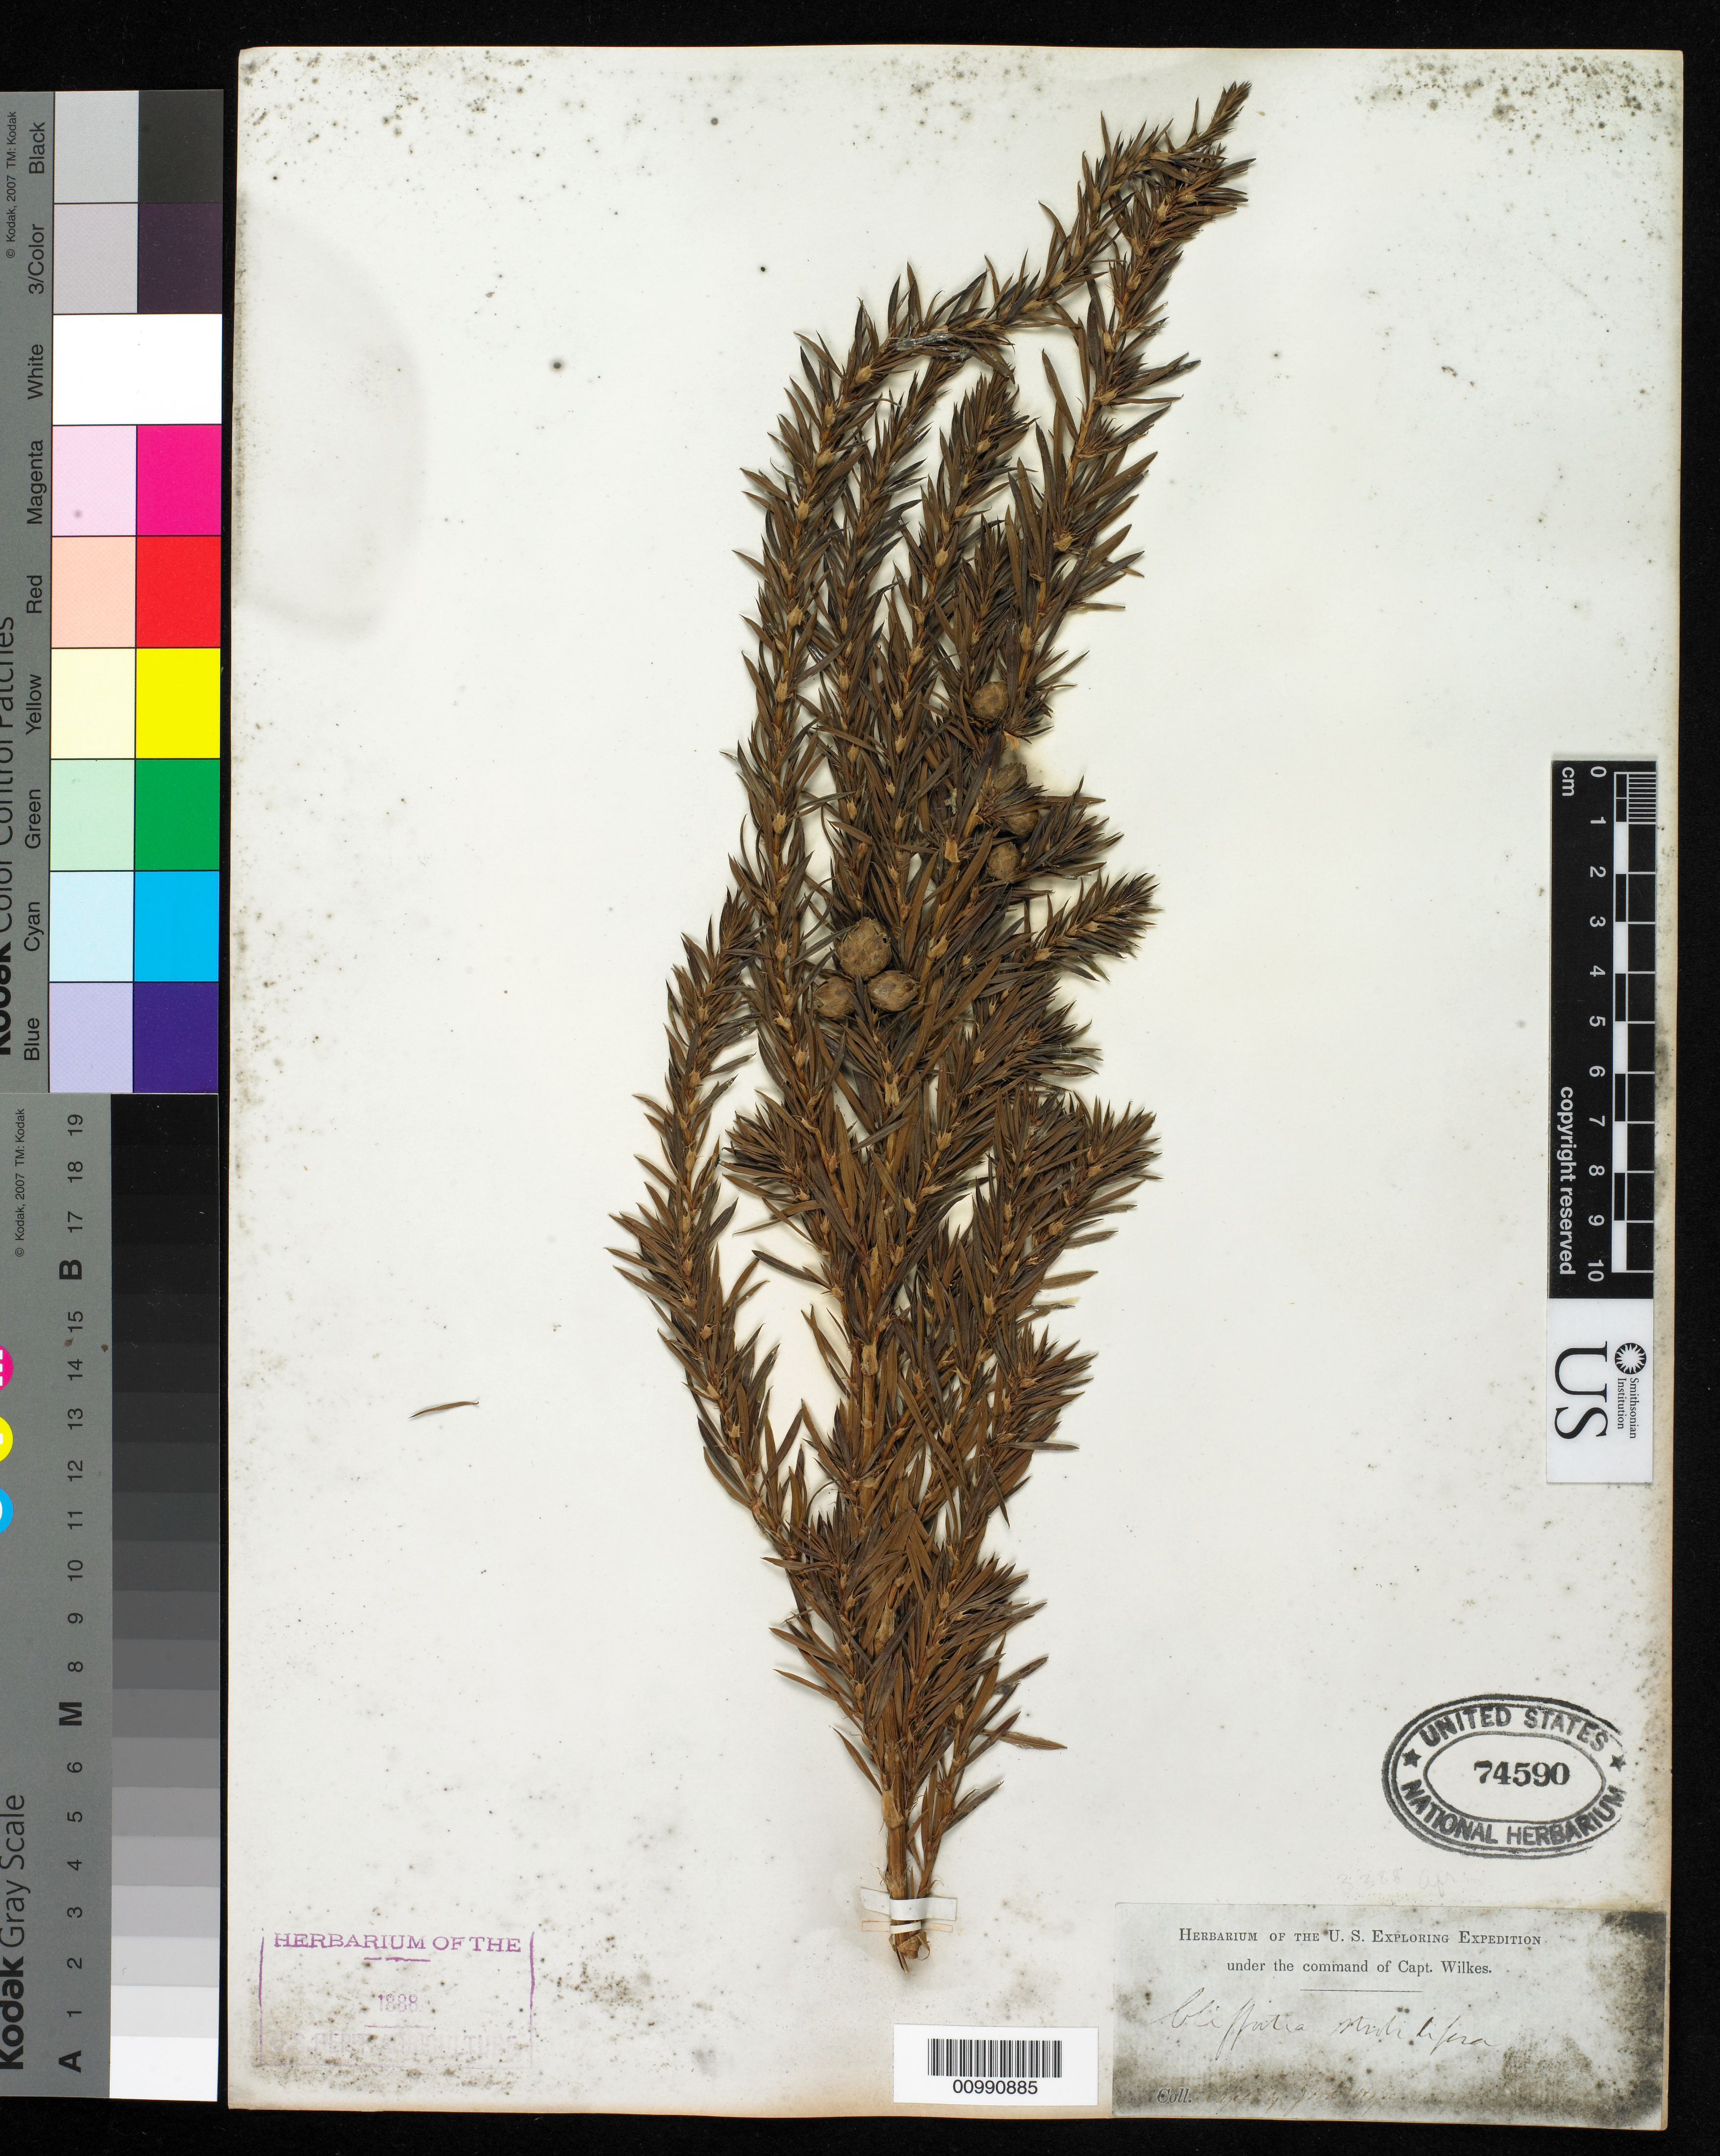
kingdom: Plantae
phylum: Tracheophyta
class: Magnoliopsida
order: Rosales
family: Rosaceae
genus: Cliffortia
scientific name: Cliffortia strobilifera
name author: Murr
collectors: Wilkes Explor. Exped.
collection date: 1838/1842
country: South Africa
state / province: Western Cape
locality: Cape of Good Hope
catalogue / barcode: US 74590